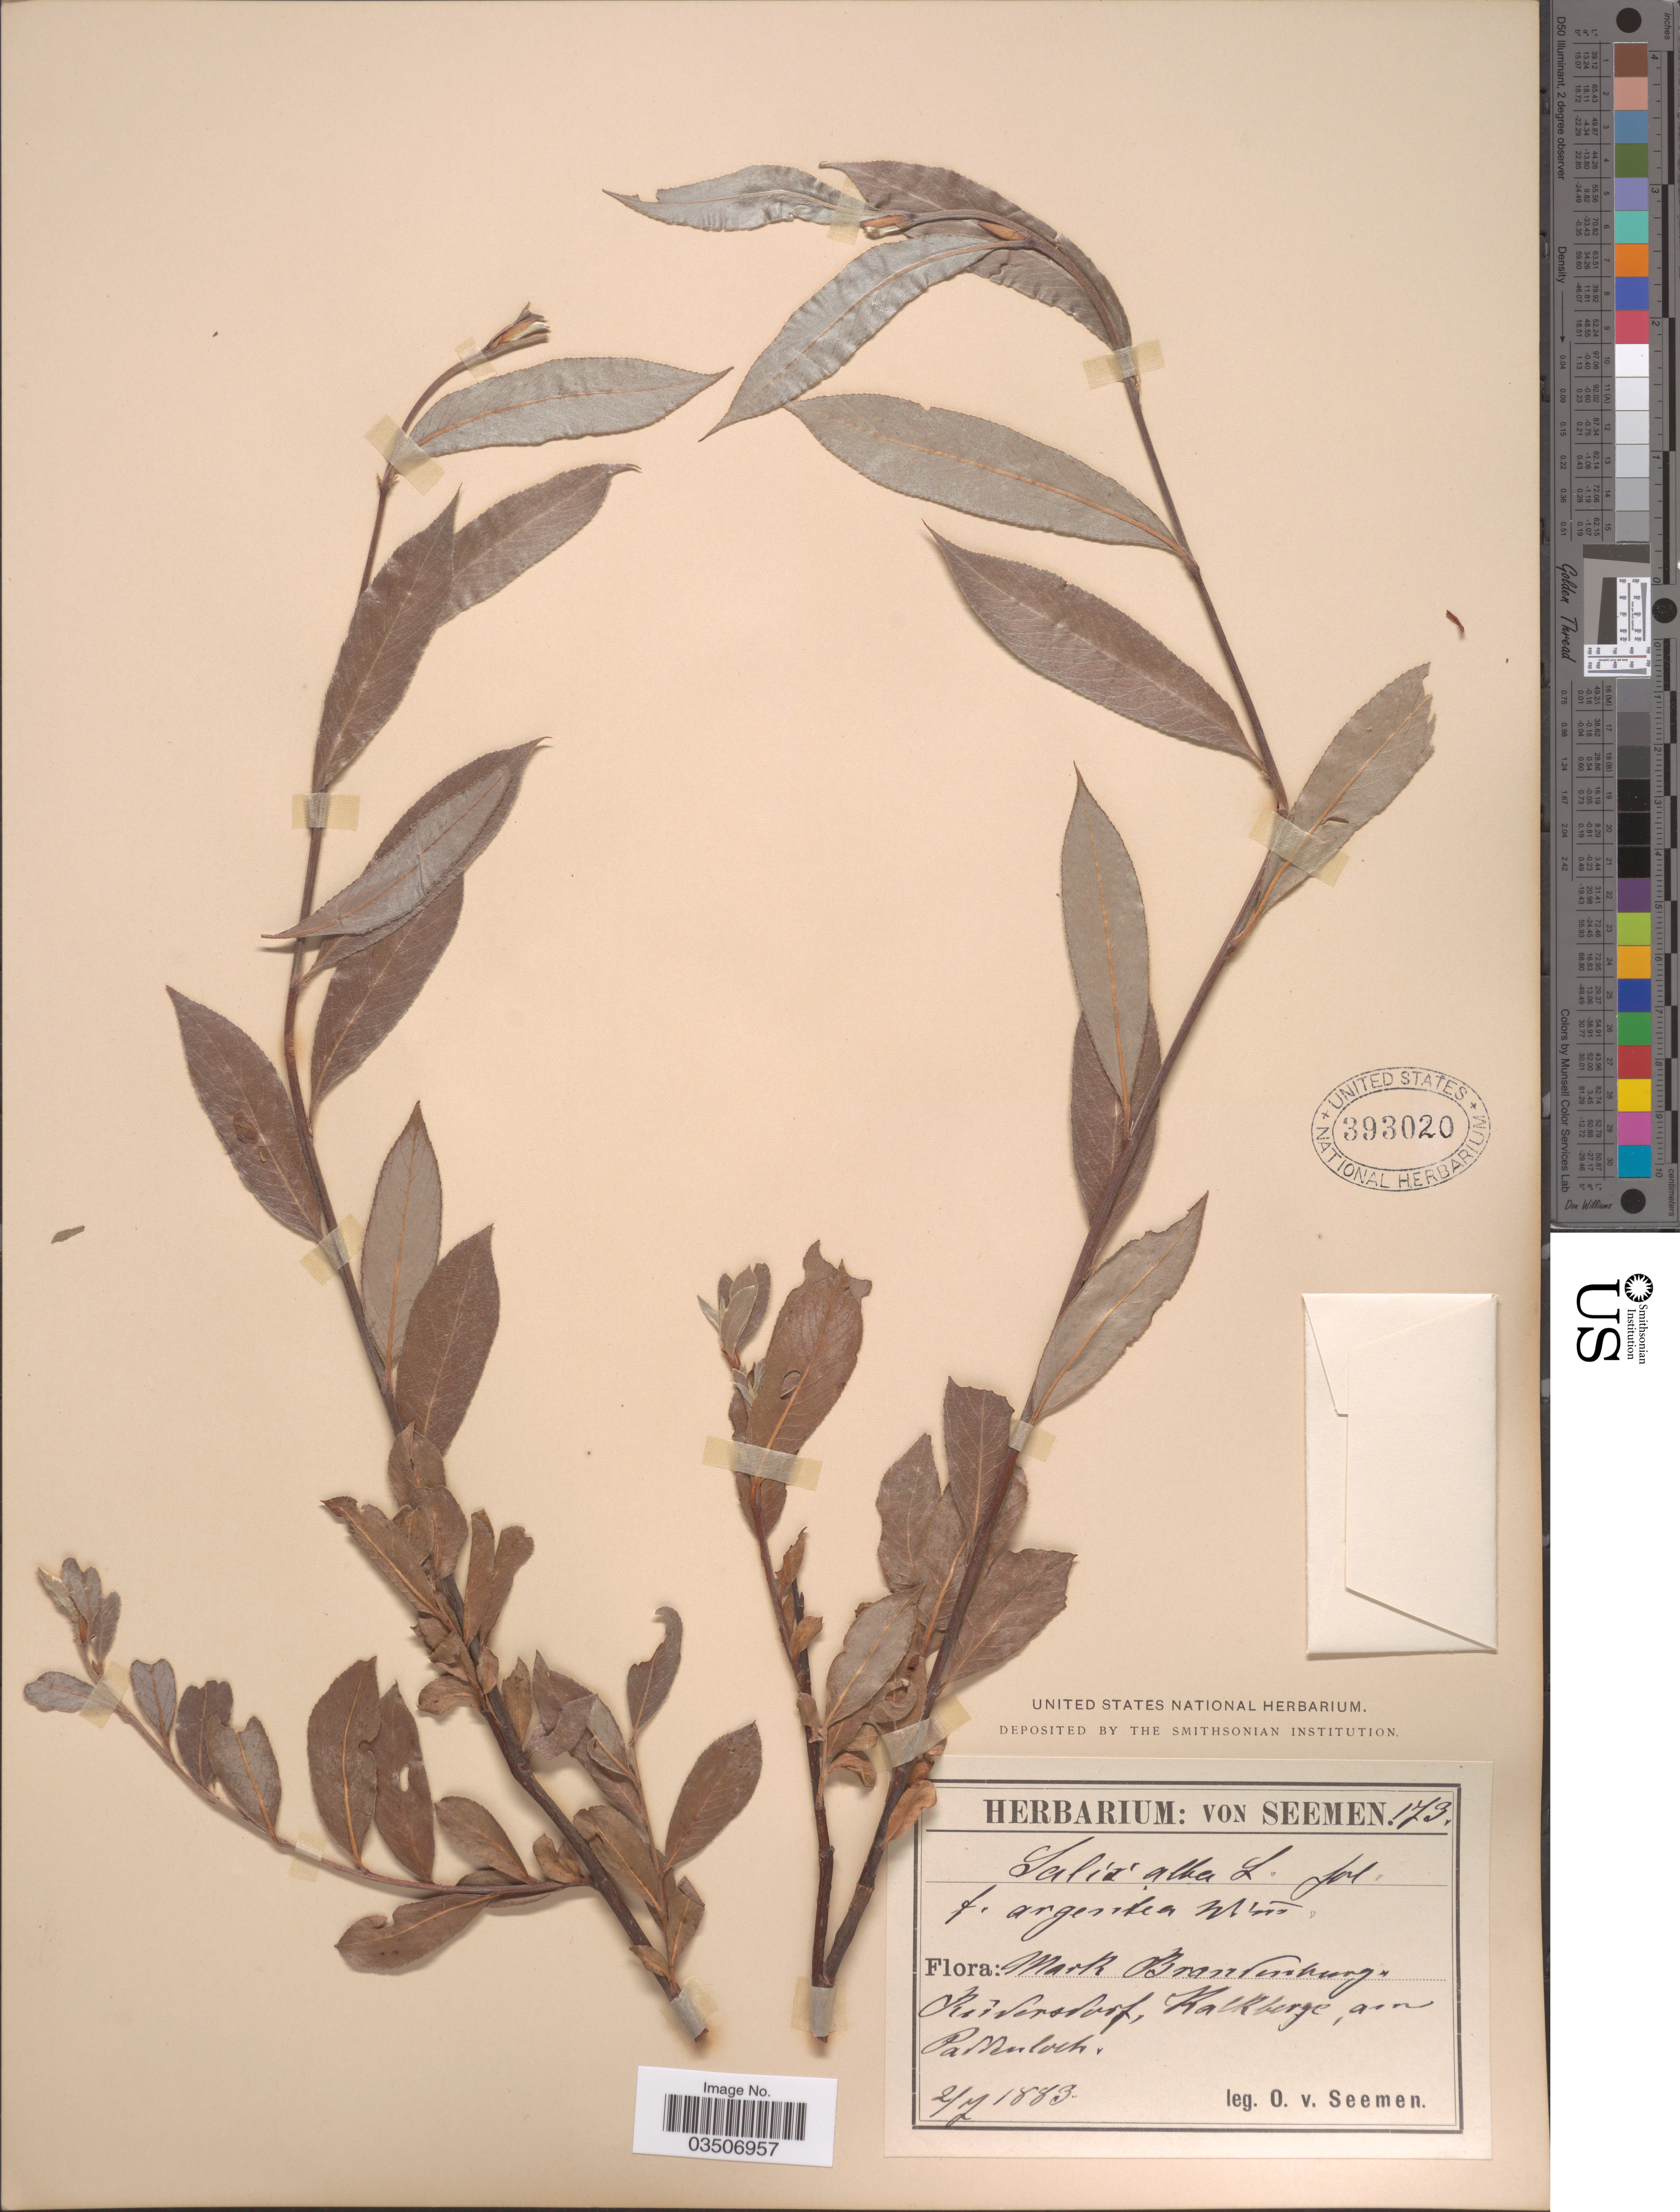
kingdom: Plantae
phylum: Tracheophyta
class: Magnoliopsida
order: Malpighiales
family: Salicaceae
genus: Salix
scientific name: Salix alba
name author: L.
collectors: K. O. von Seemen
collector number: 173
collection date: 1883-07-02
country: Germany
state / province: Brandenburg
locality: Mark Brandenburg, Rudersdorf, Kalkberge, am Paddenloch.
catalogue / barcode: US 393020